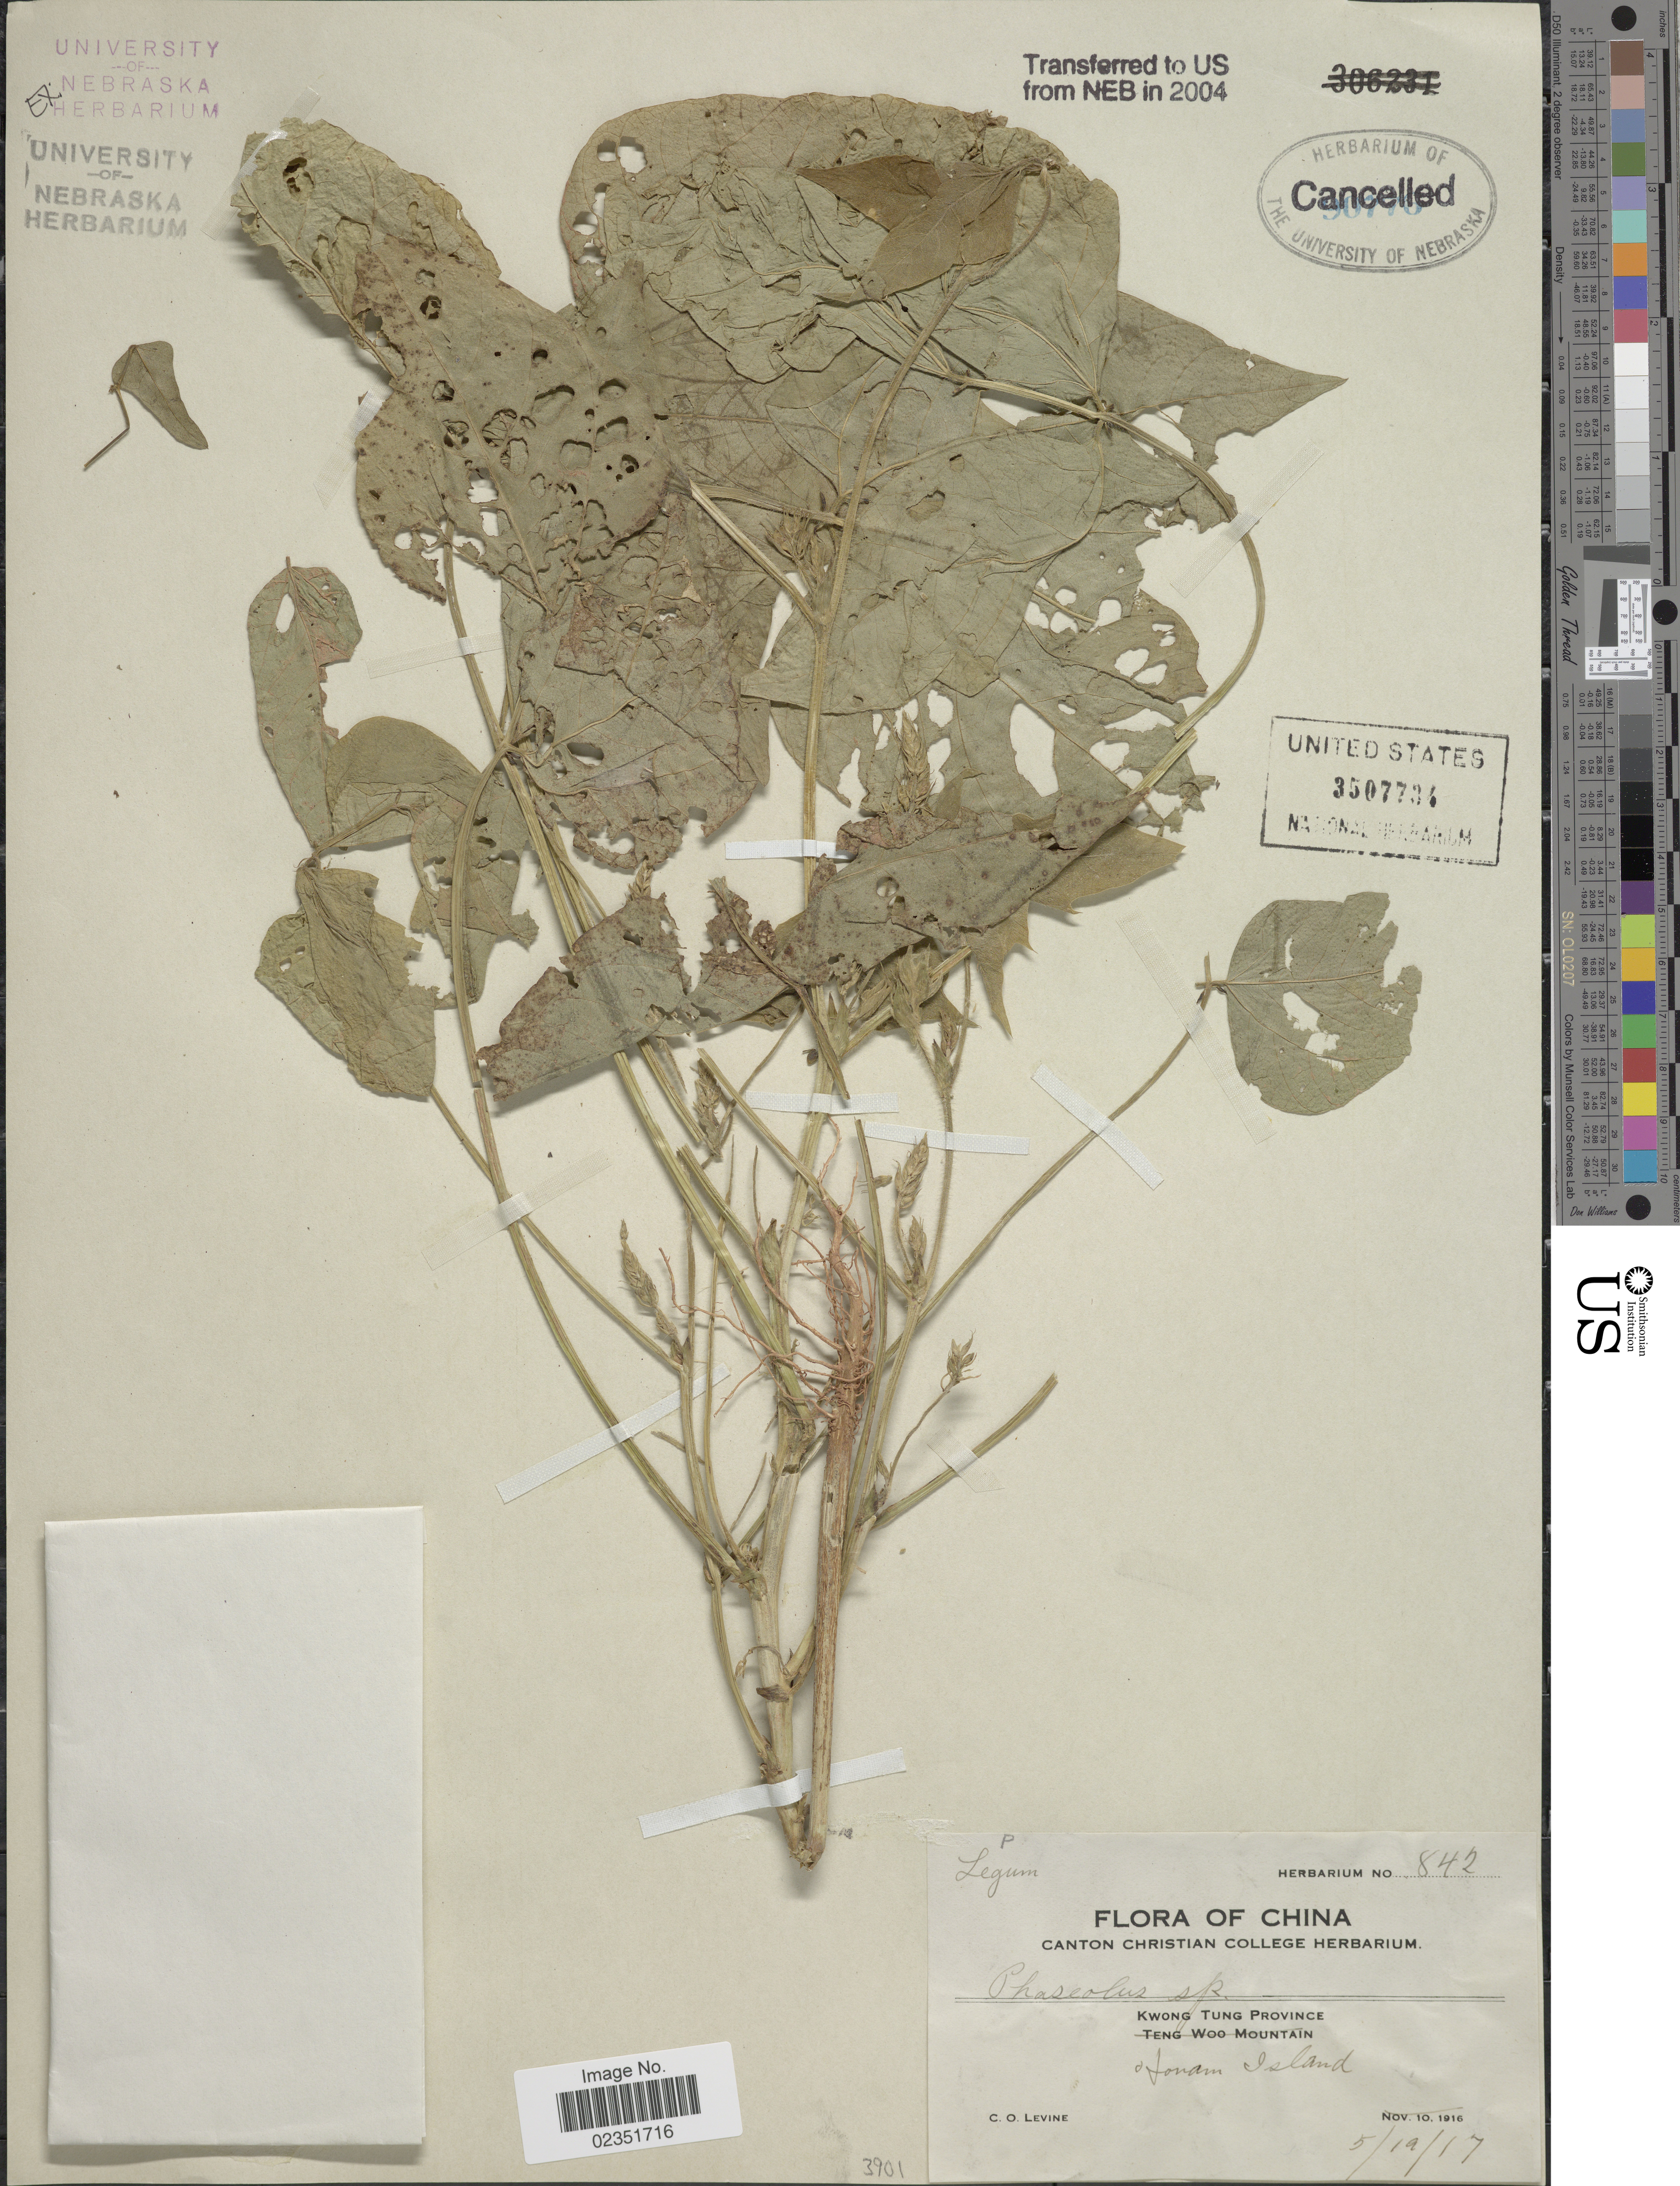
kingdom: Plantae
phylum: Tracheophyta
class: Magnoliopsida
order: Fabales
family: Fabaceae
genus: Phaseolus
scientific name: Phaseolus sp.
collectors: C. O. Levine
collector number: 842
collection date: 1917-05-19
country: China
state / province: Guangdong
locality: Kwong Tung Province, Honam Island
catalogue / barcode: US 3507734